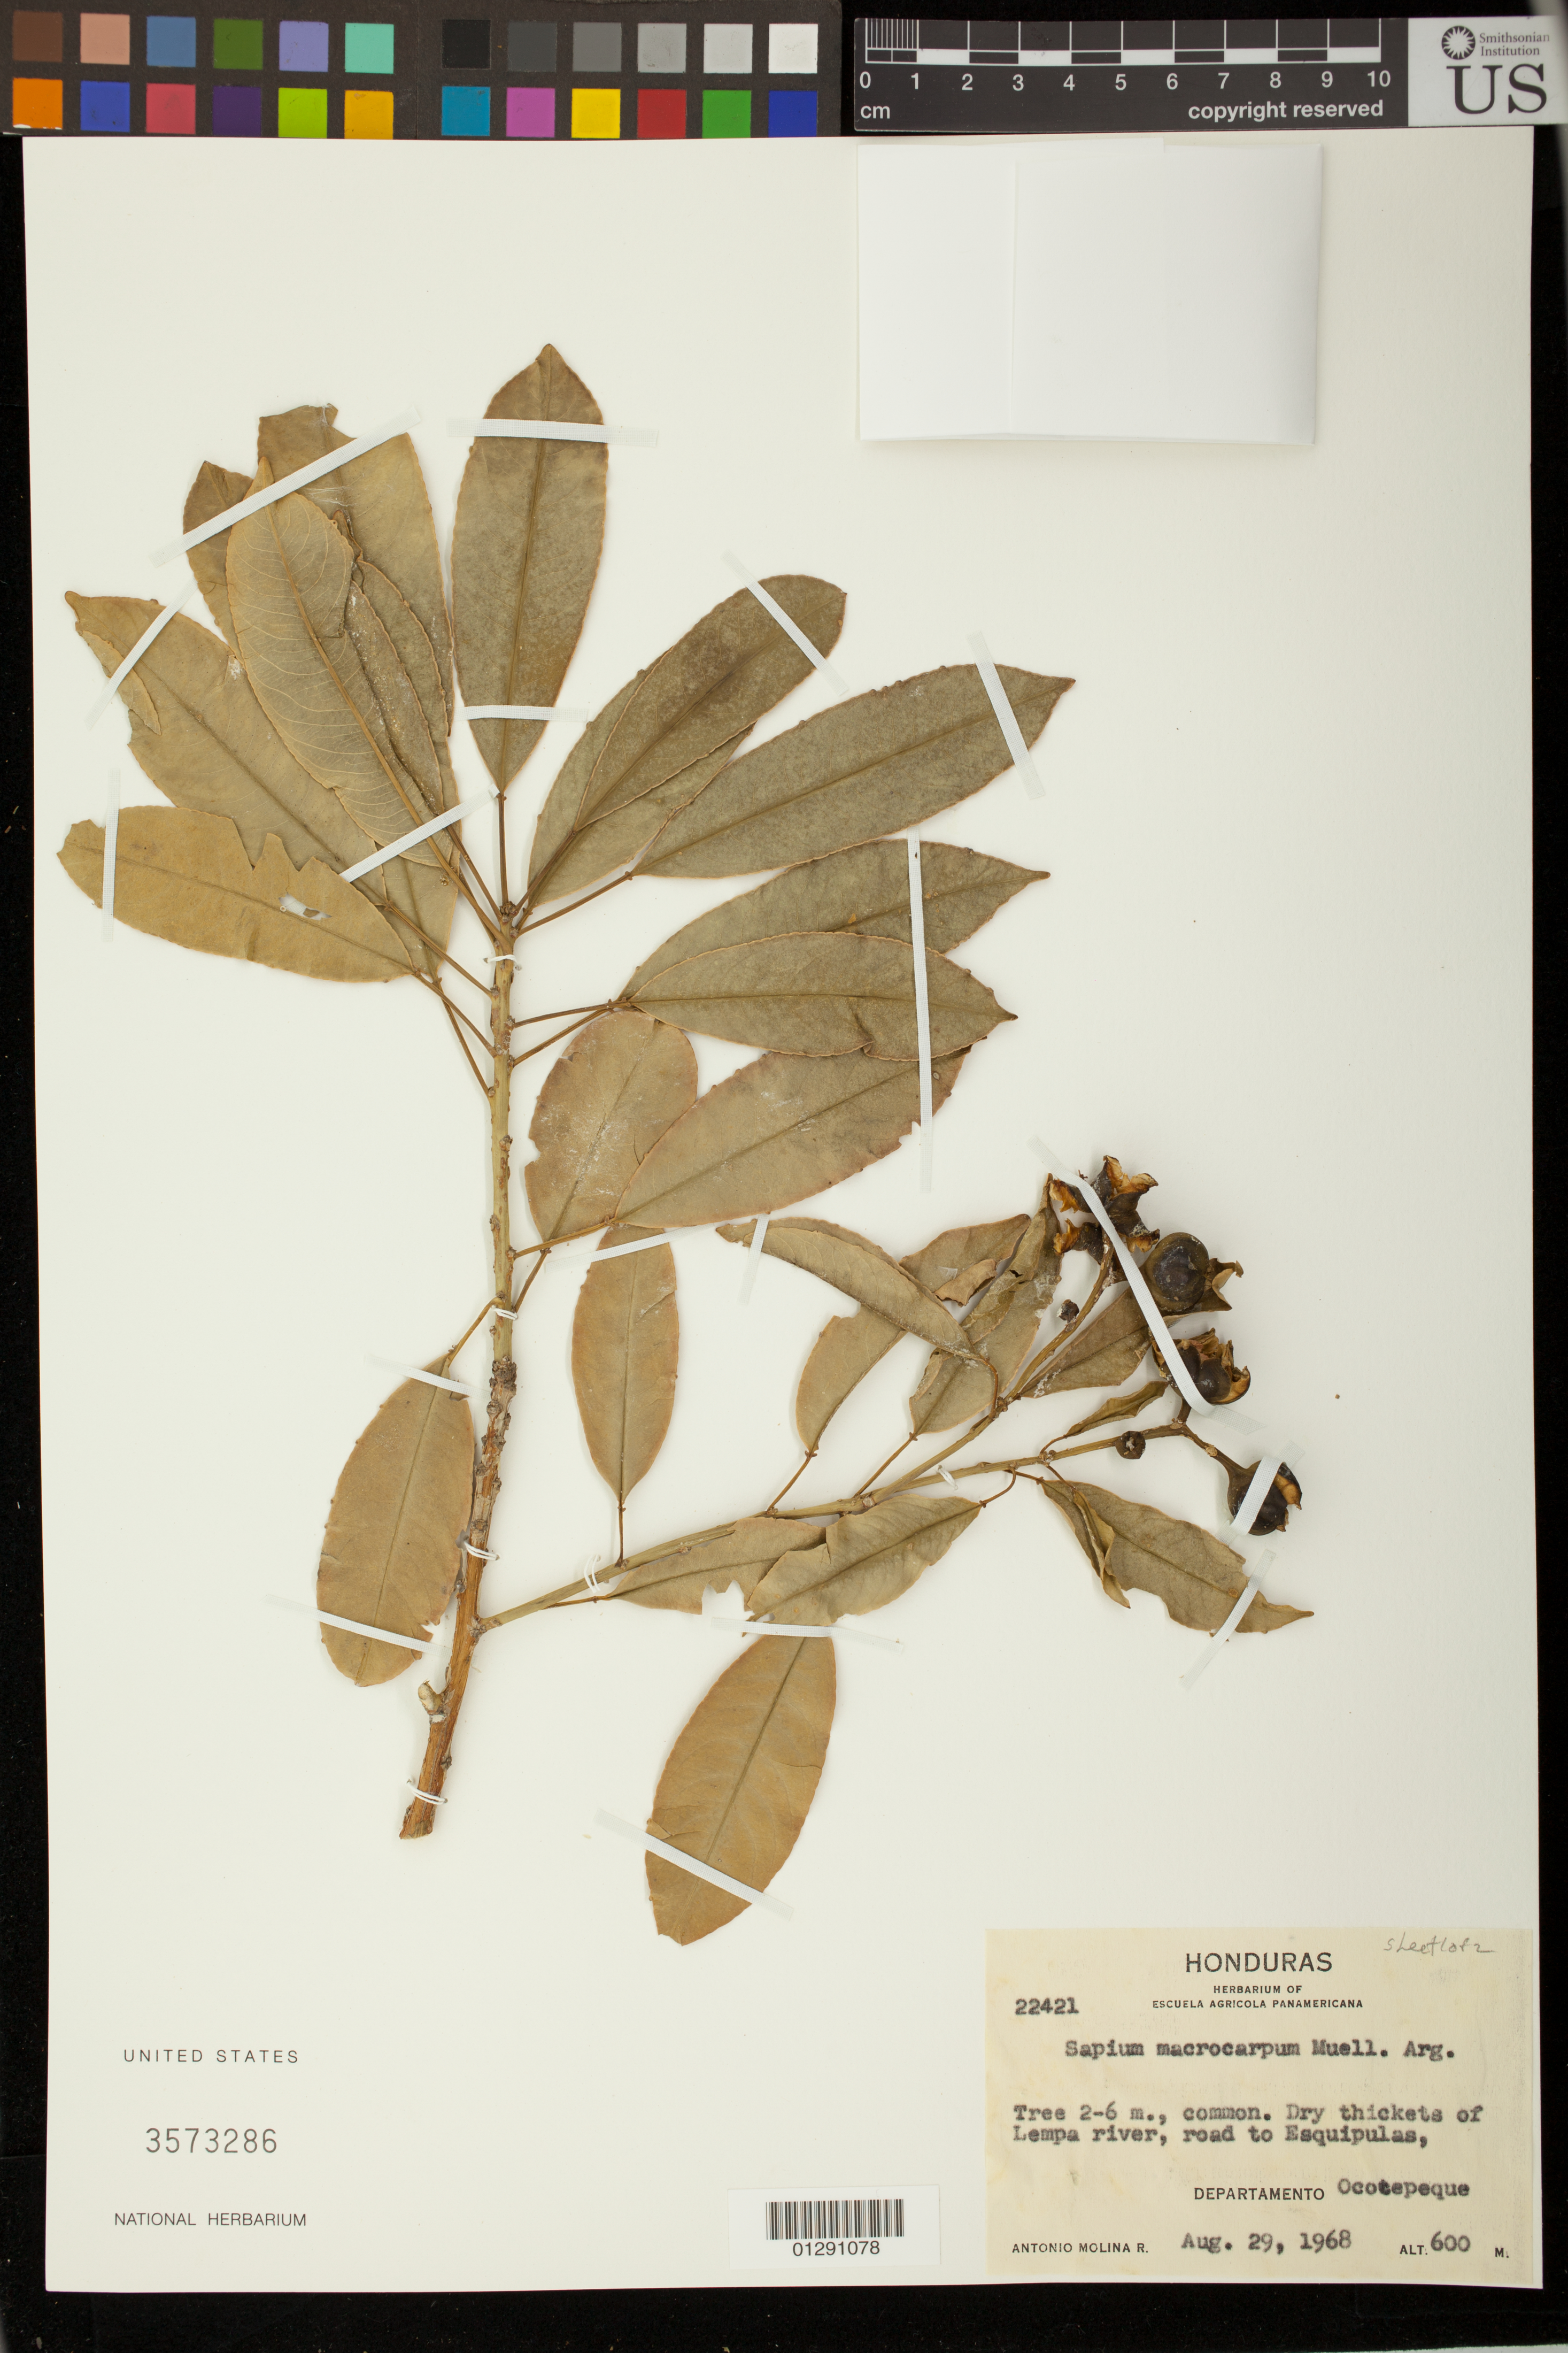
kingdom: Plantae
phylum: Tracheophyta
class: Magnoliopsida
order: Malpighiales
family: Euphorbiaceae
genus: Sapium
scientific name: Sapium macrocarpum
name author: Müll. Arg.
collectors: A. Molina R.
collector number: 22421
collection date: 1968-08-29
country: Honduras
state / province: Ocotepeque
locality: Lempa river, road to Esquipulas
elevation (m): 600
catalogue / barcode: US 3573286